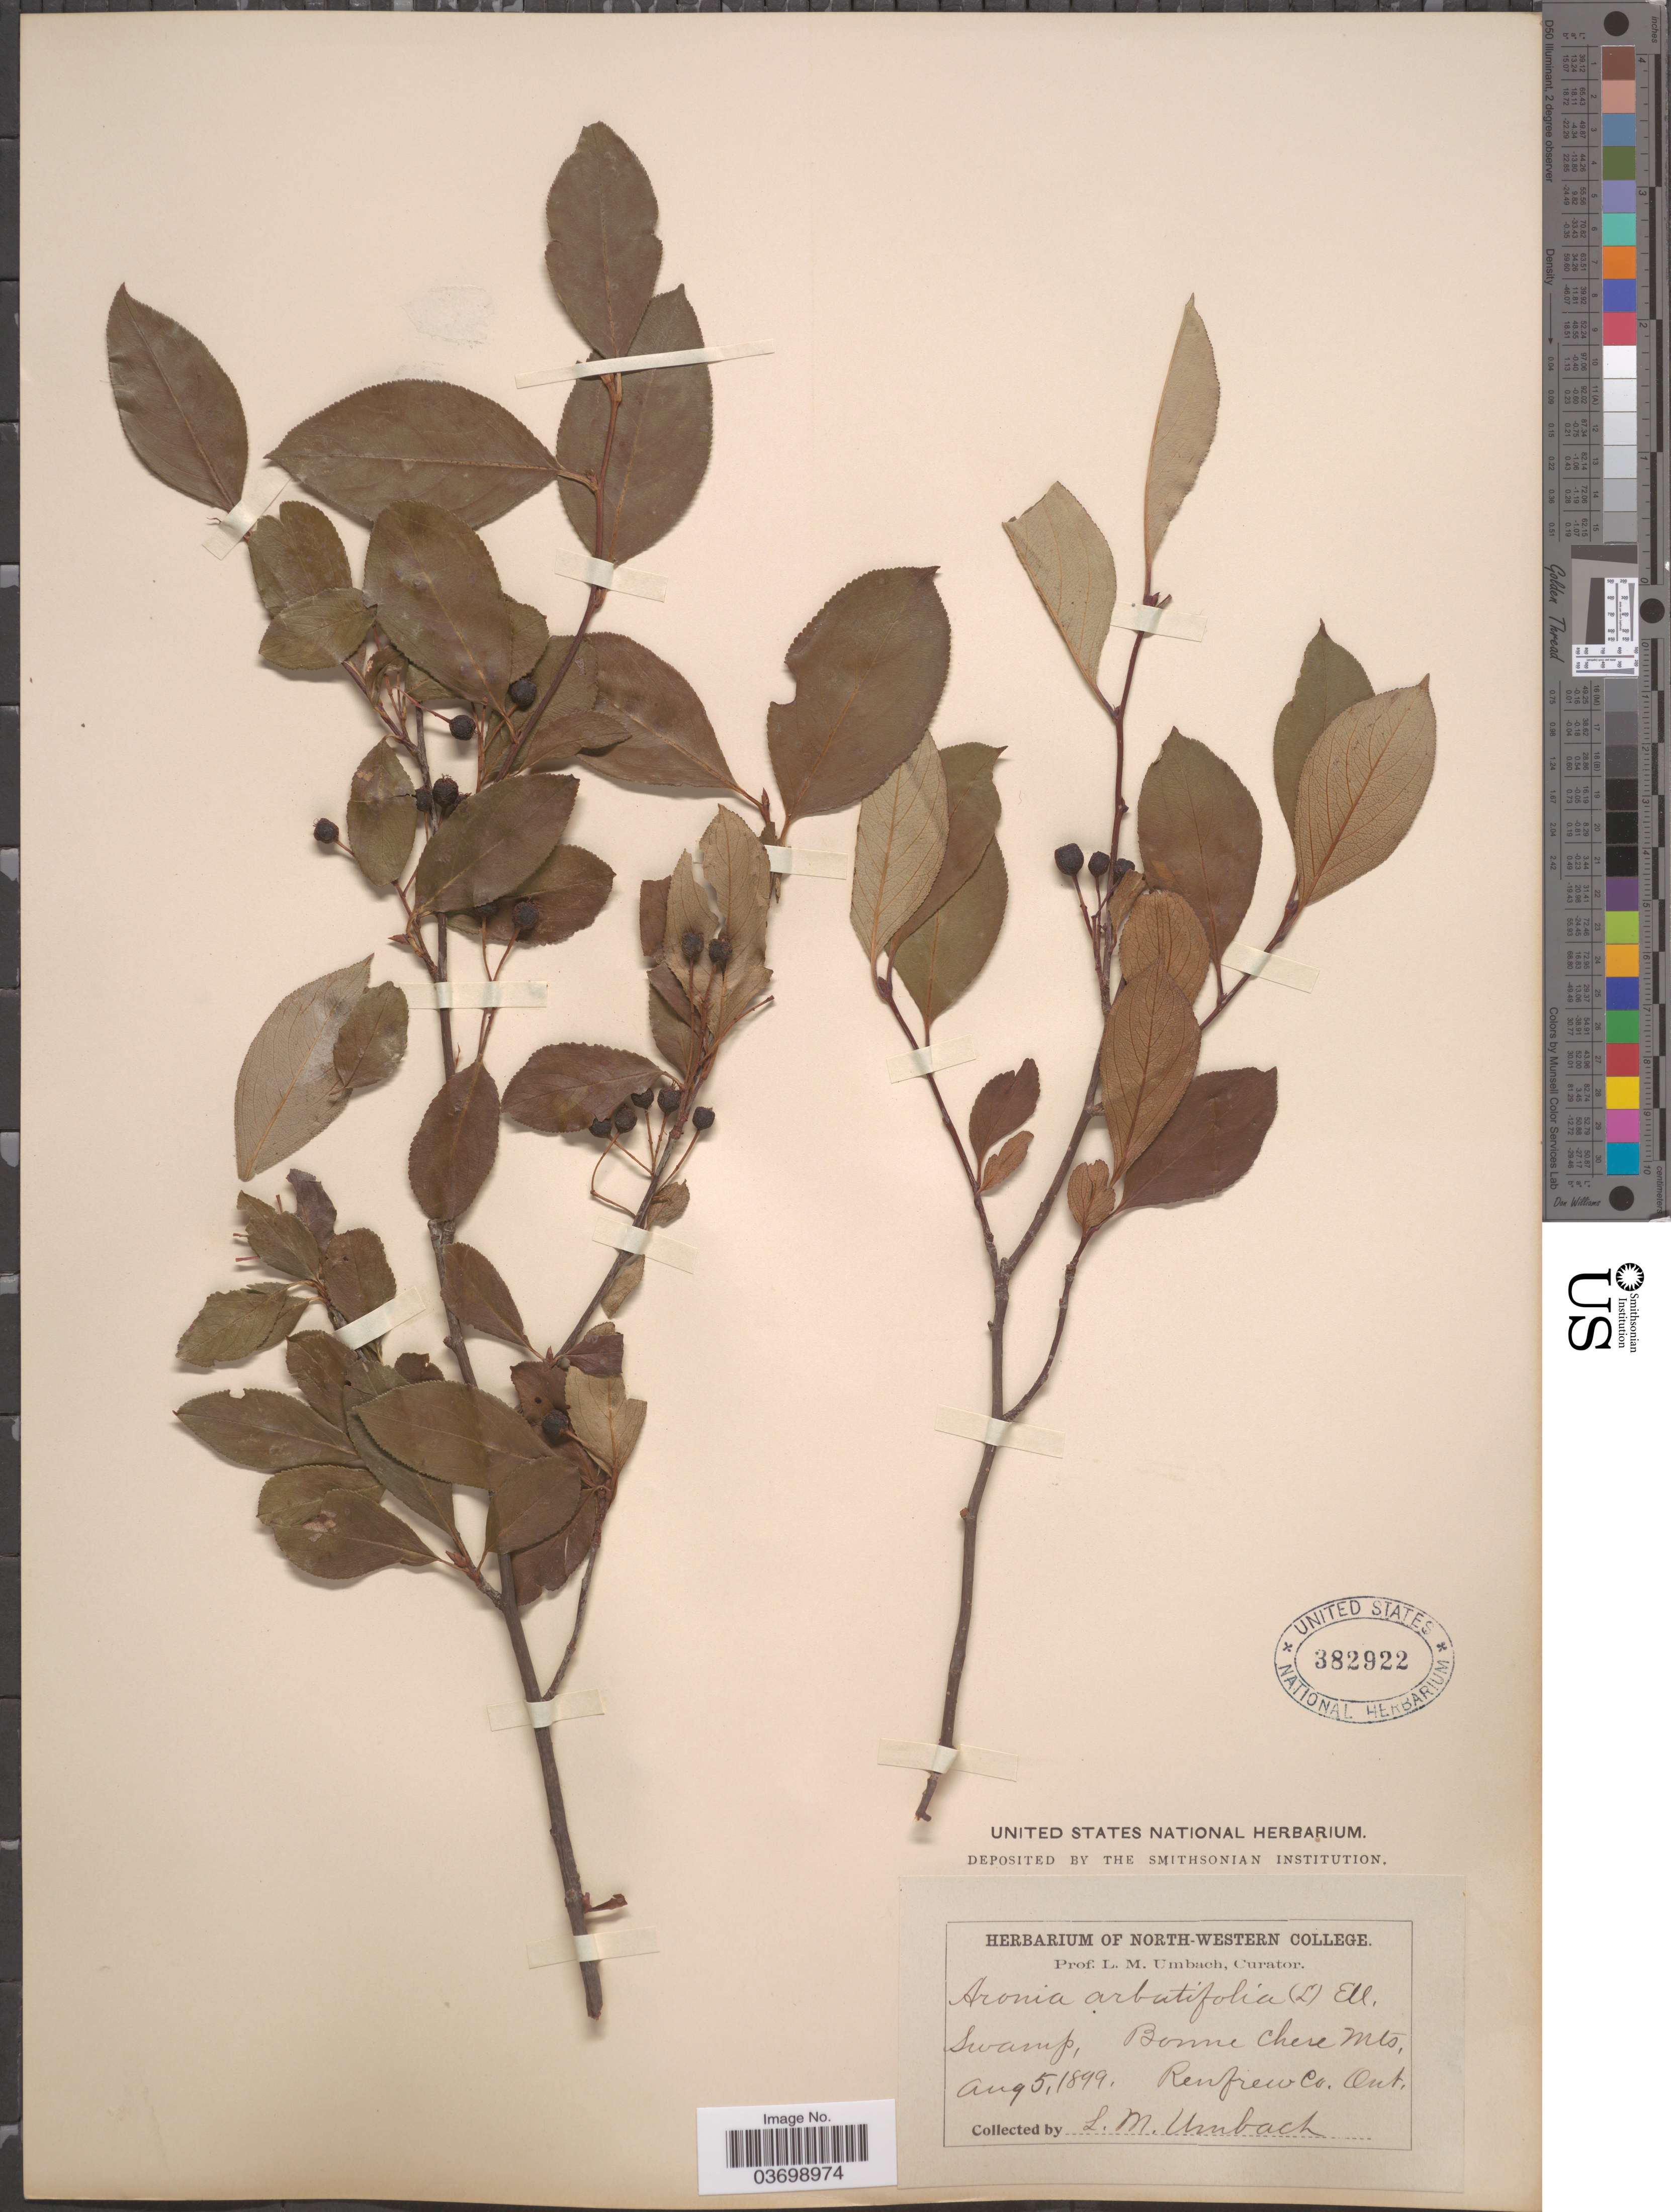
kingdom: Plantae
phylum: Tracheophyta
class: Magnoliopsida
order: Rosales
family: Rosaceae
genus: Aronia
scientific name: Aronia x prunifolia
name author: (Marshall) Rehder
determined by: Strong, M. T., (US), Smithsonian Institution - National Museum of Natural History (UNITED STATES)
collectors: L. M. Umbach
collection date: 1899-08-05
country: Canada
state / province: Ontario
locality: Swamp, Bonne chere Mts., Renfrew Co.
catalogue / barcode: US 382922